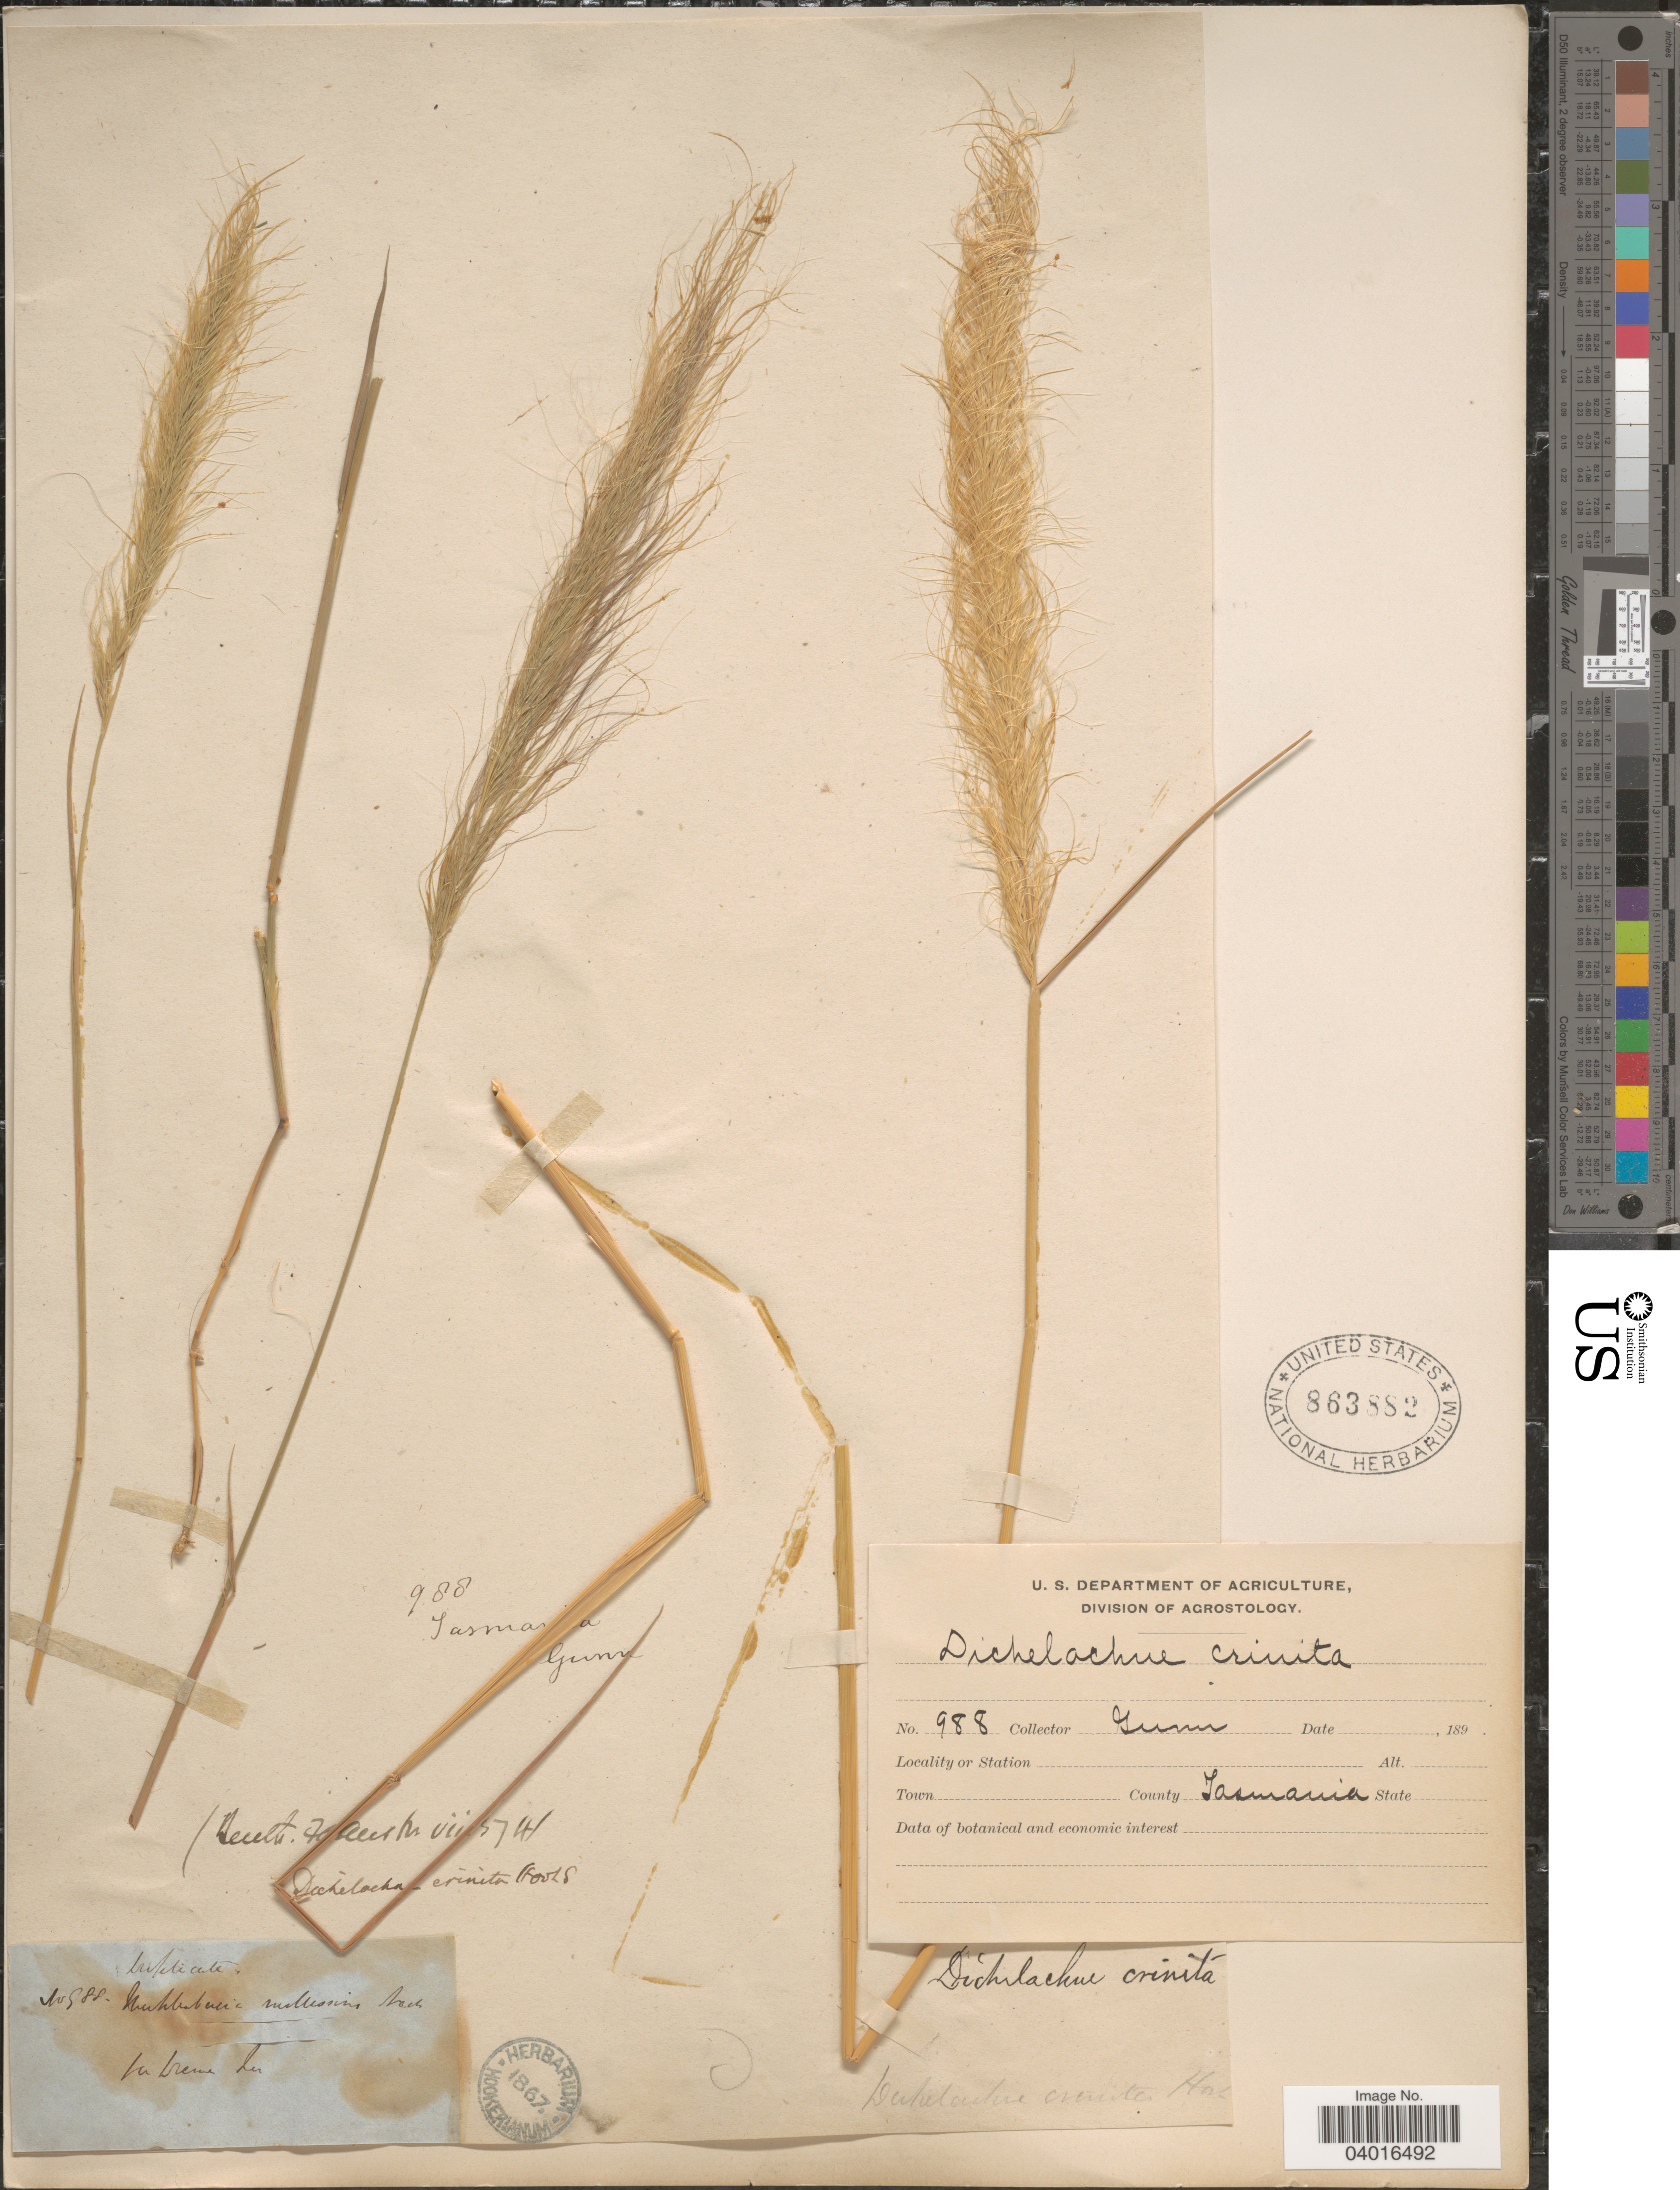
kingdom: Plantae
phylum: Tracheophyta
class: Liliopsida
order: Poales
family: Poaceae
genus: Dichelachne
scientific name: Dichelachne crinita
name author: Hook. f.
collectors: -. Gunn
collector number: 988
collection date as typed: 189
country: Australia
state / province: Tasmania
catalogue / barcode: US 863882